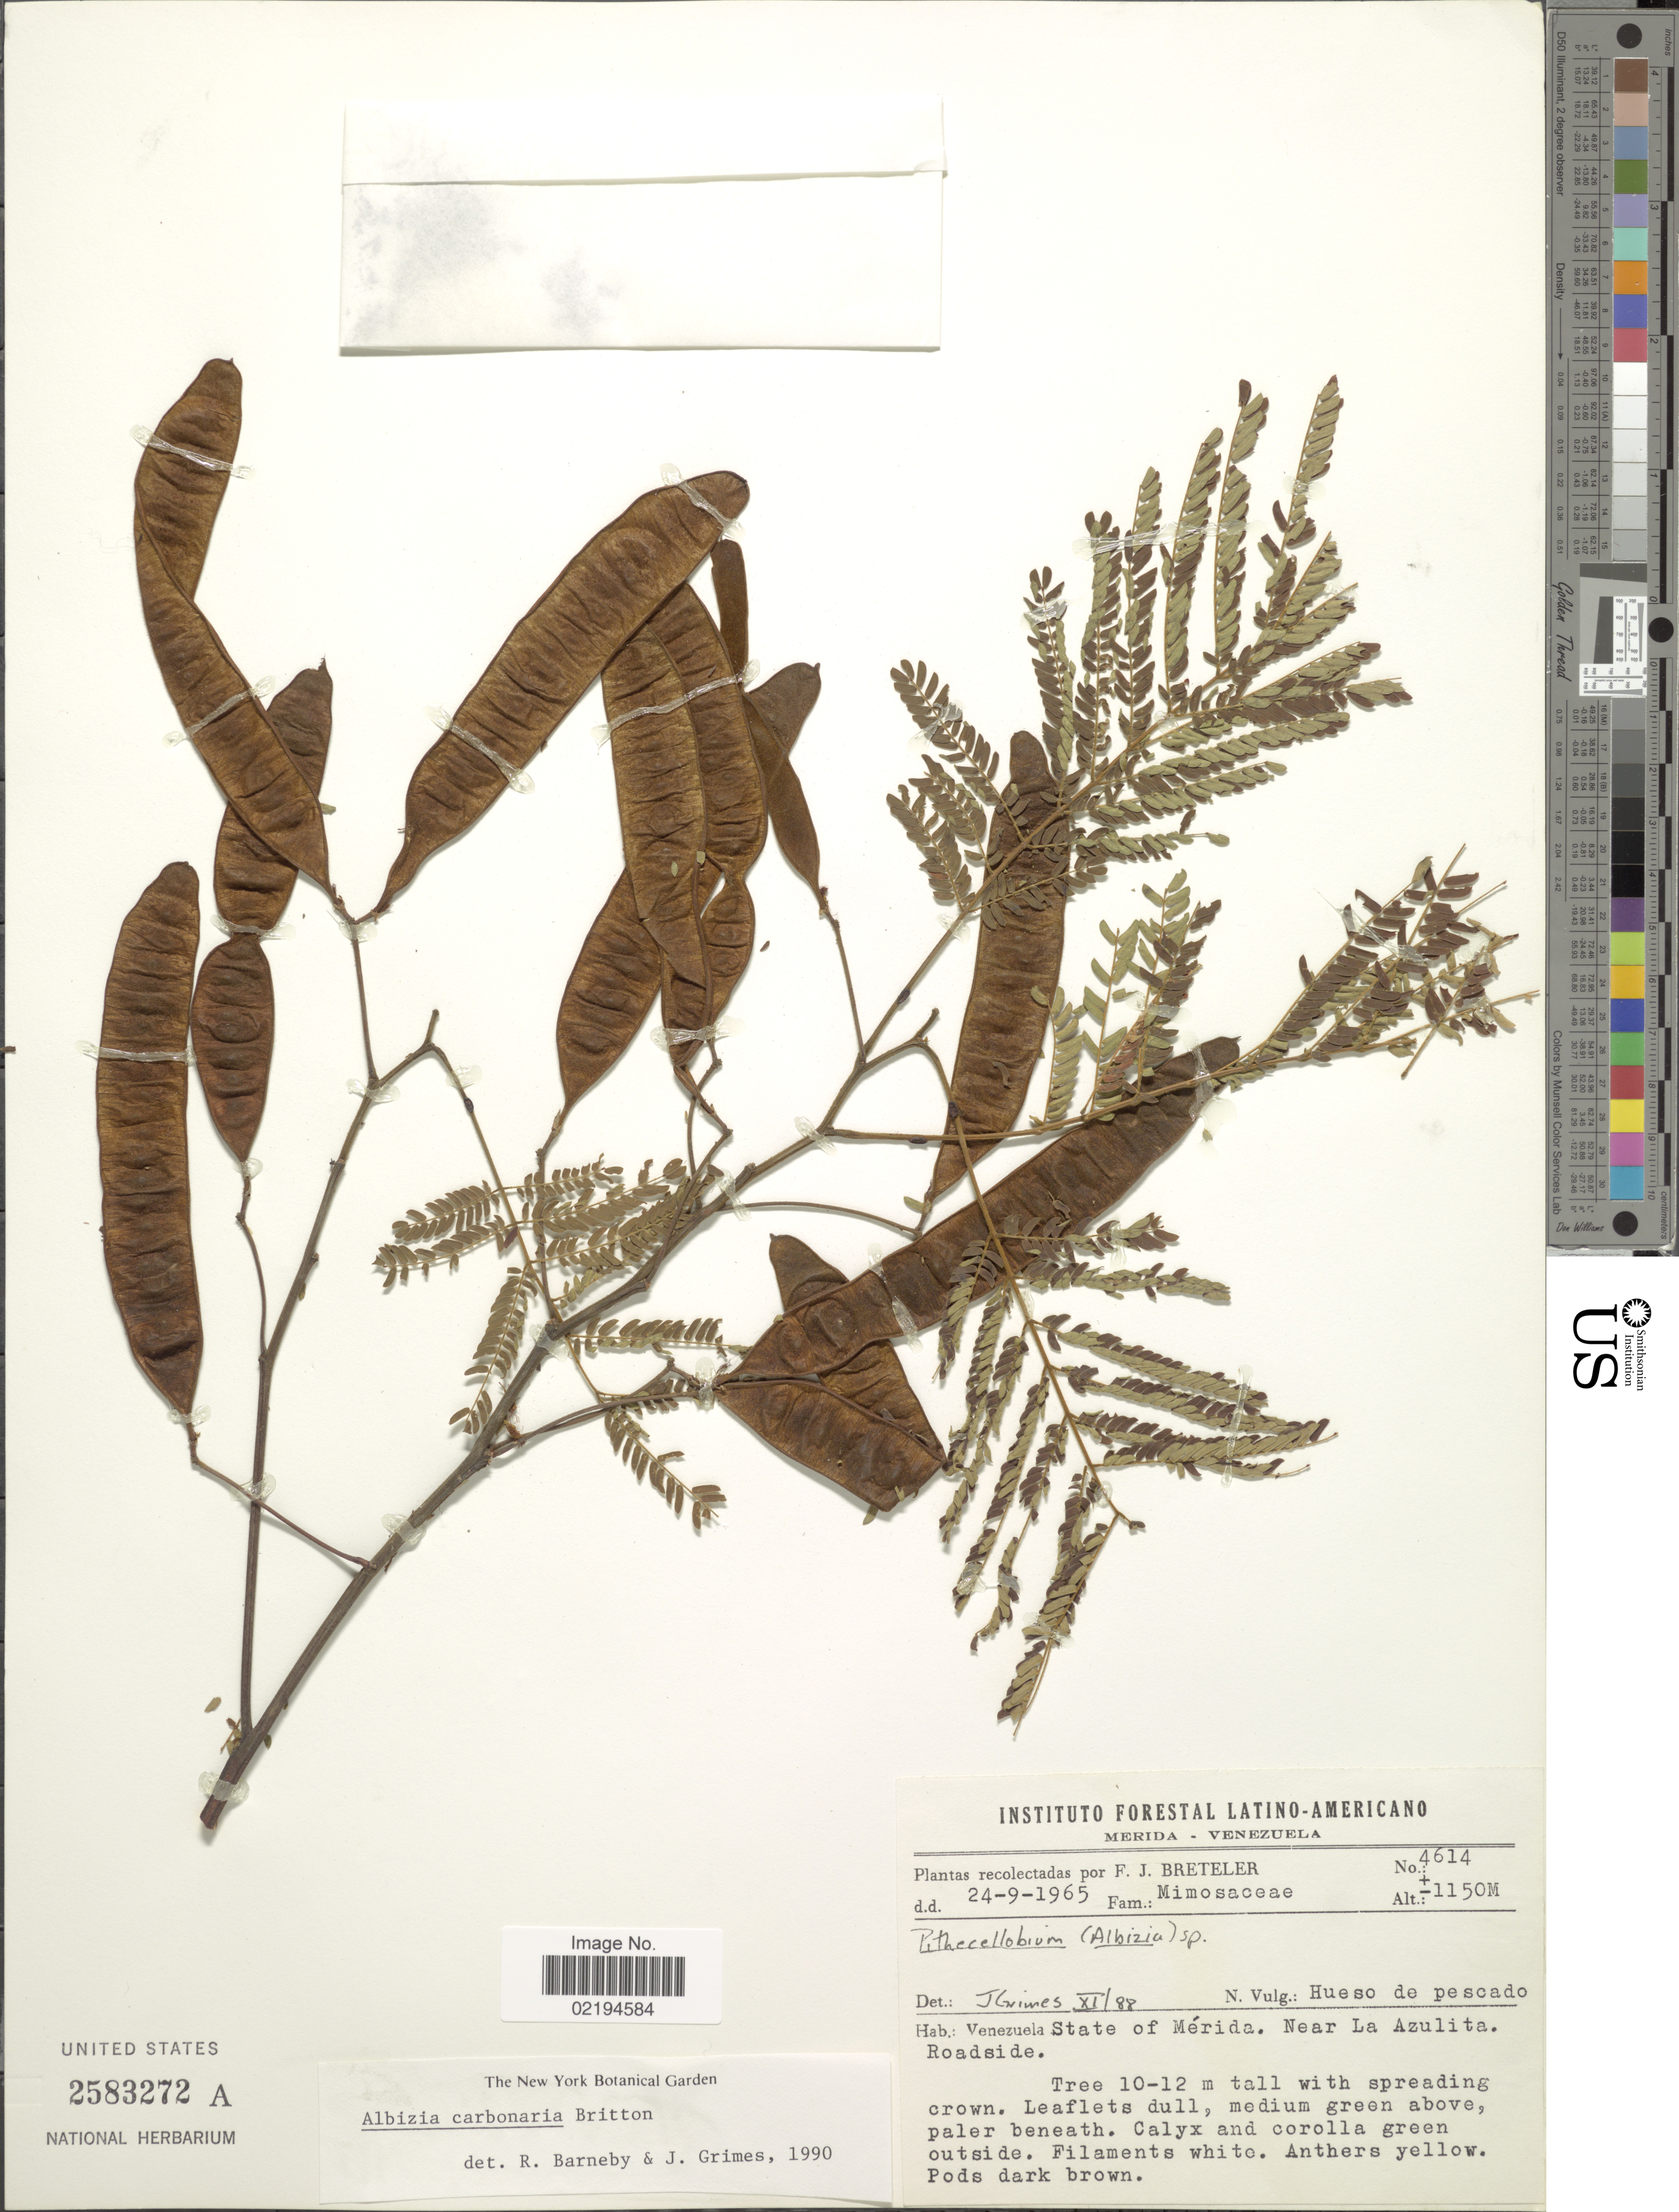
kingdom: Plantae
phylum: Tracheophyta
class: Magnoliopsida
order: Fabales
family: Fabaceae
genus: Pseudosamanea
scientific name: Pseudosamanea carbonaria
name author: (Britton) Koenen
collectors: F. J. Breteler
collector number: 4614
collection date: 1965-09-24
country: Venezuela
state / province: Mérida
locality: Near La Azulita, roadside.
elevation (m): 1150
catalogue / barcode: US 2583272A